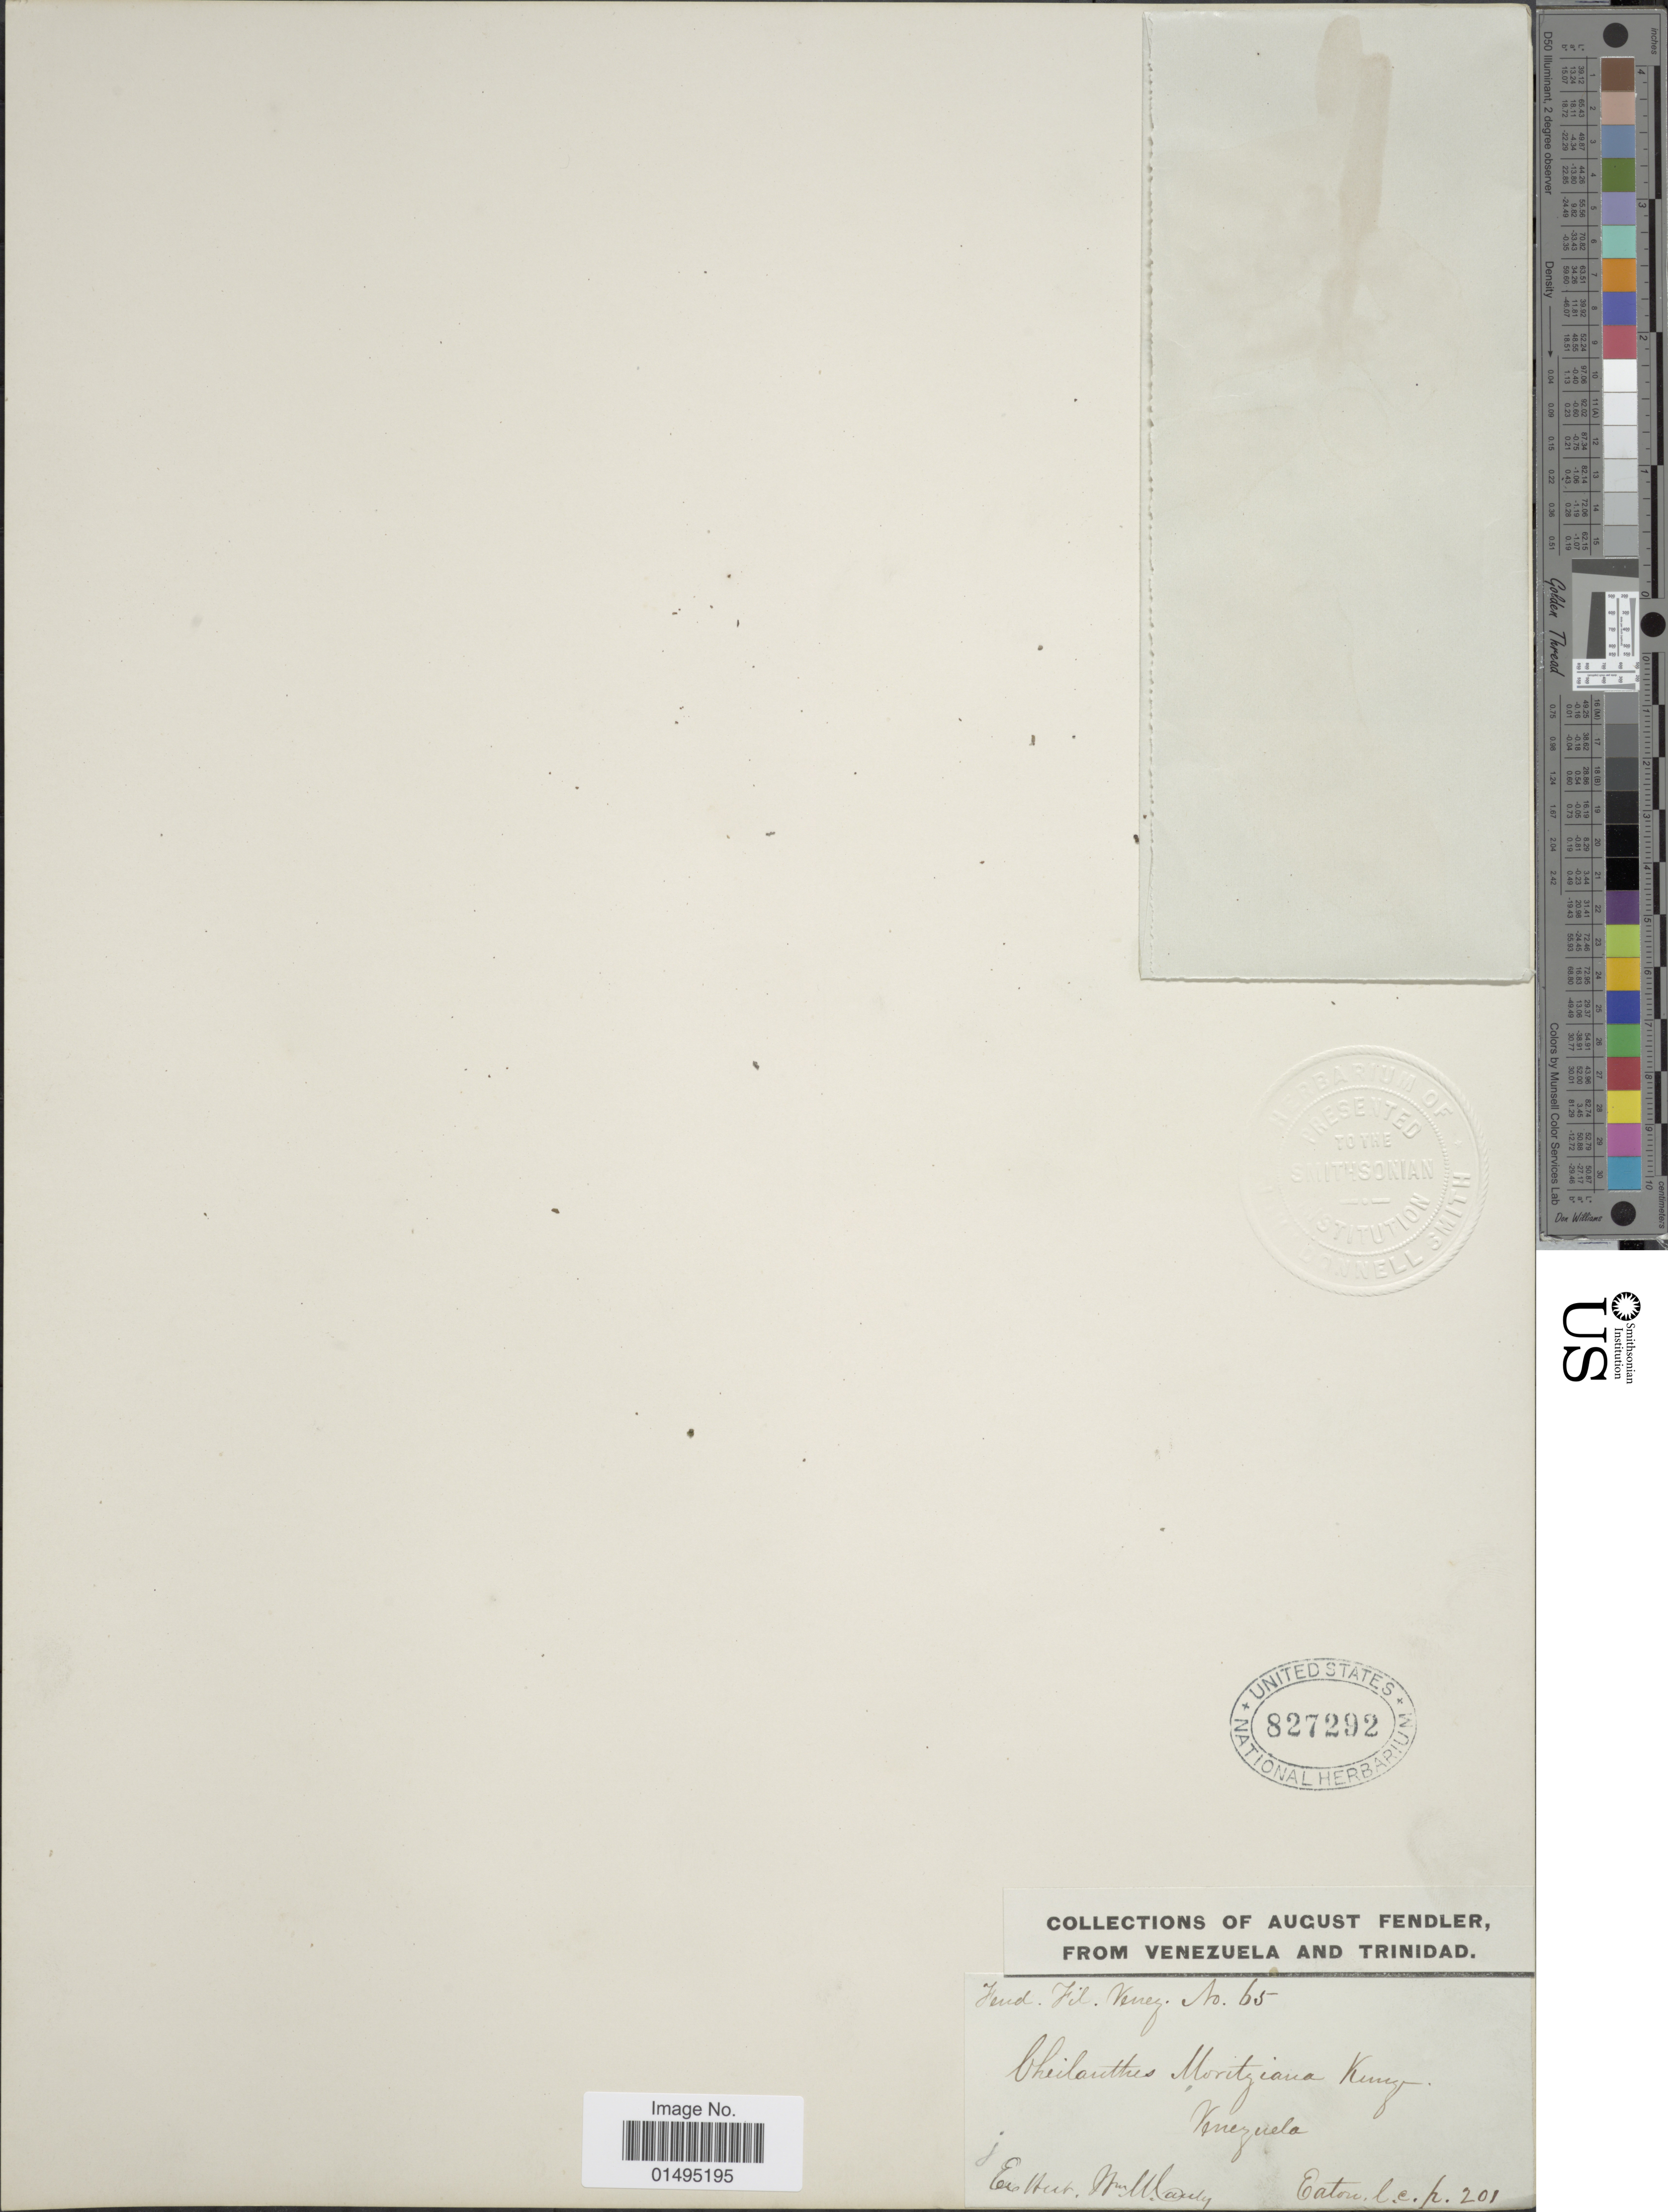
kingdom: Plantae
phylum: Tracheophyta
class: Polypodiopsida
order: Polypodiales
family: Pteridaceae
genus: Myriopteris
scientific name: Myriopteris microphylla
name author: (Sw.) Grusz & Windham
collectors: A. Fendler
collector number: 65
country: Venezuela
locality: Venezuela and Trinidad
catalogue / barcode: US 827292